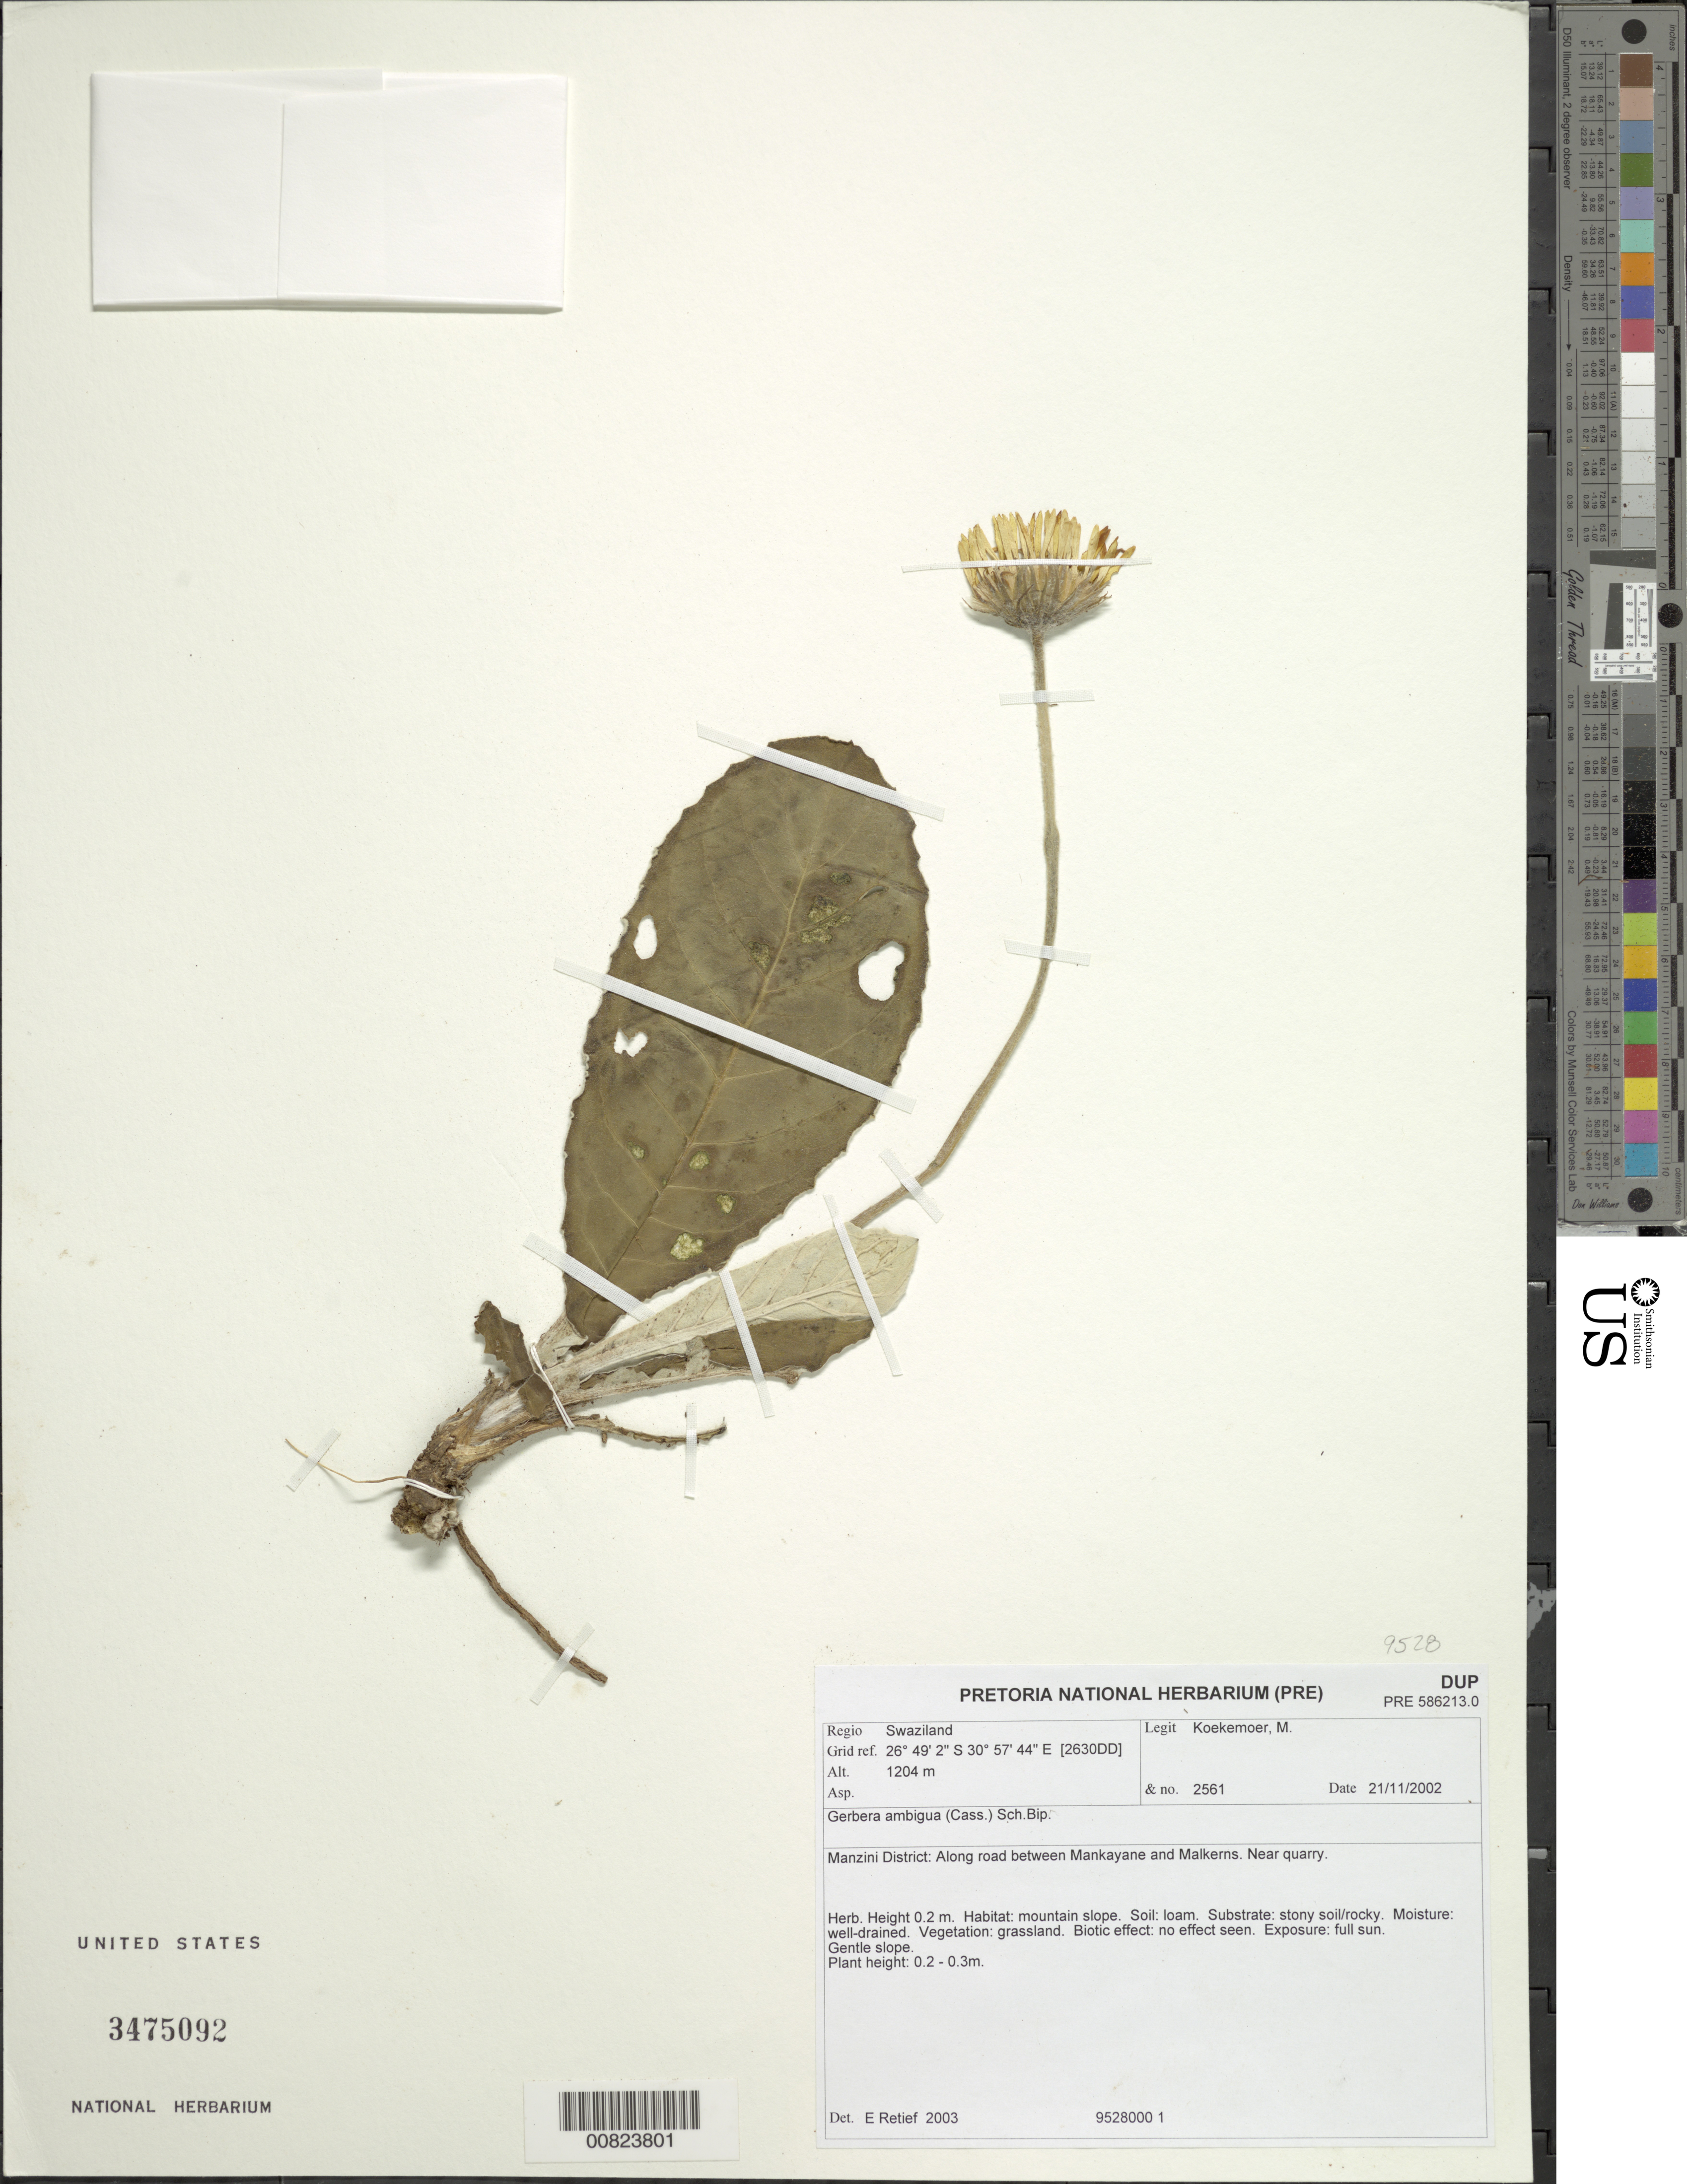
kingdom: Plantae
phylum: Tracheophyta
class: Magnoliopsida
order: Asterales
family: Asteraceae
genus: Gerbera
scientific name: Gerbera ambigua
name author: (Cass.) Sch. Bip.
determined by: Retief, E.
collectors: M. Koekemoer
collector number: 2561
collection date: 2002-11-21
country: Eswatini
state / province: Manzini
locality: along road between Mankayane and Malkerns, near quarry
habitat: Mountain slope, loam soil, stony/rocky, well-drained, grassland, full sun, gentle slope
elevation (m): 1204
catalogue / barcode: US 3475092